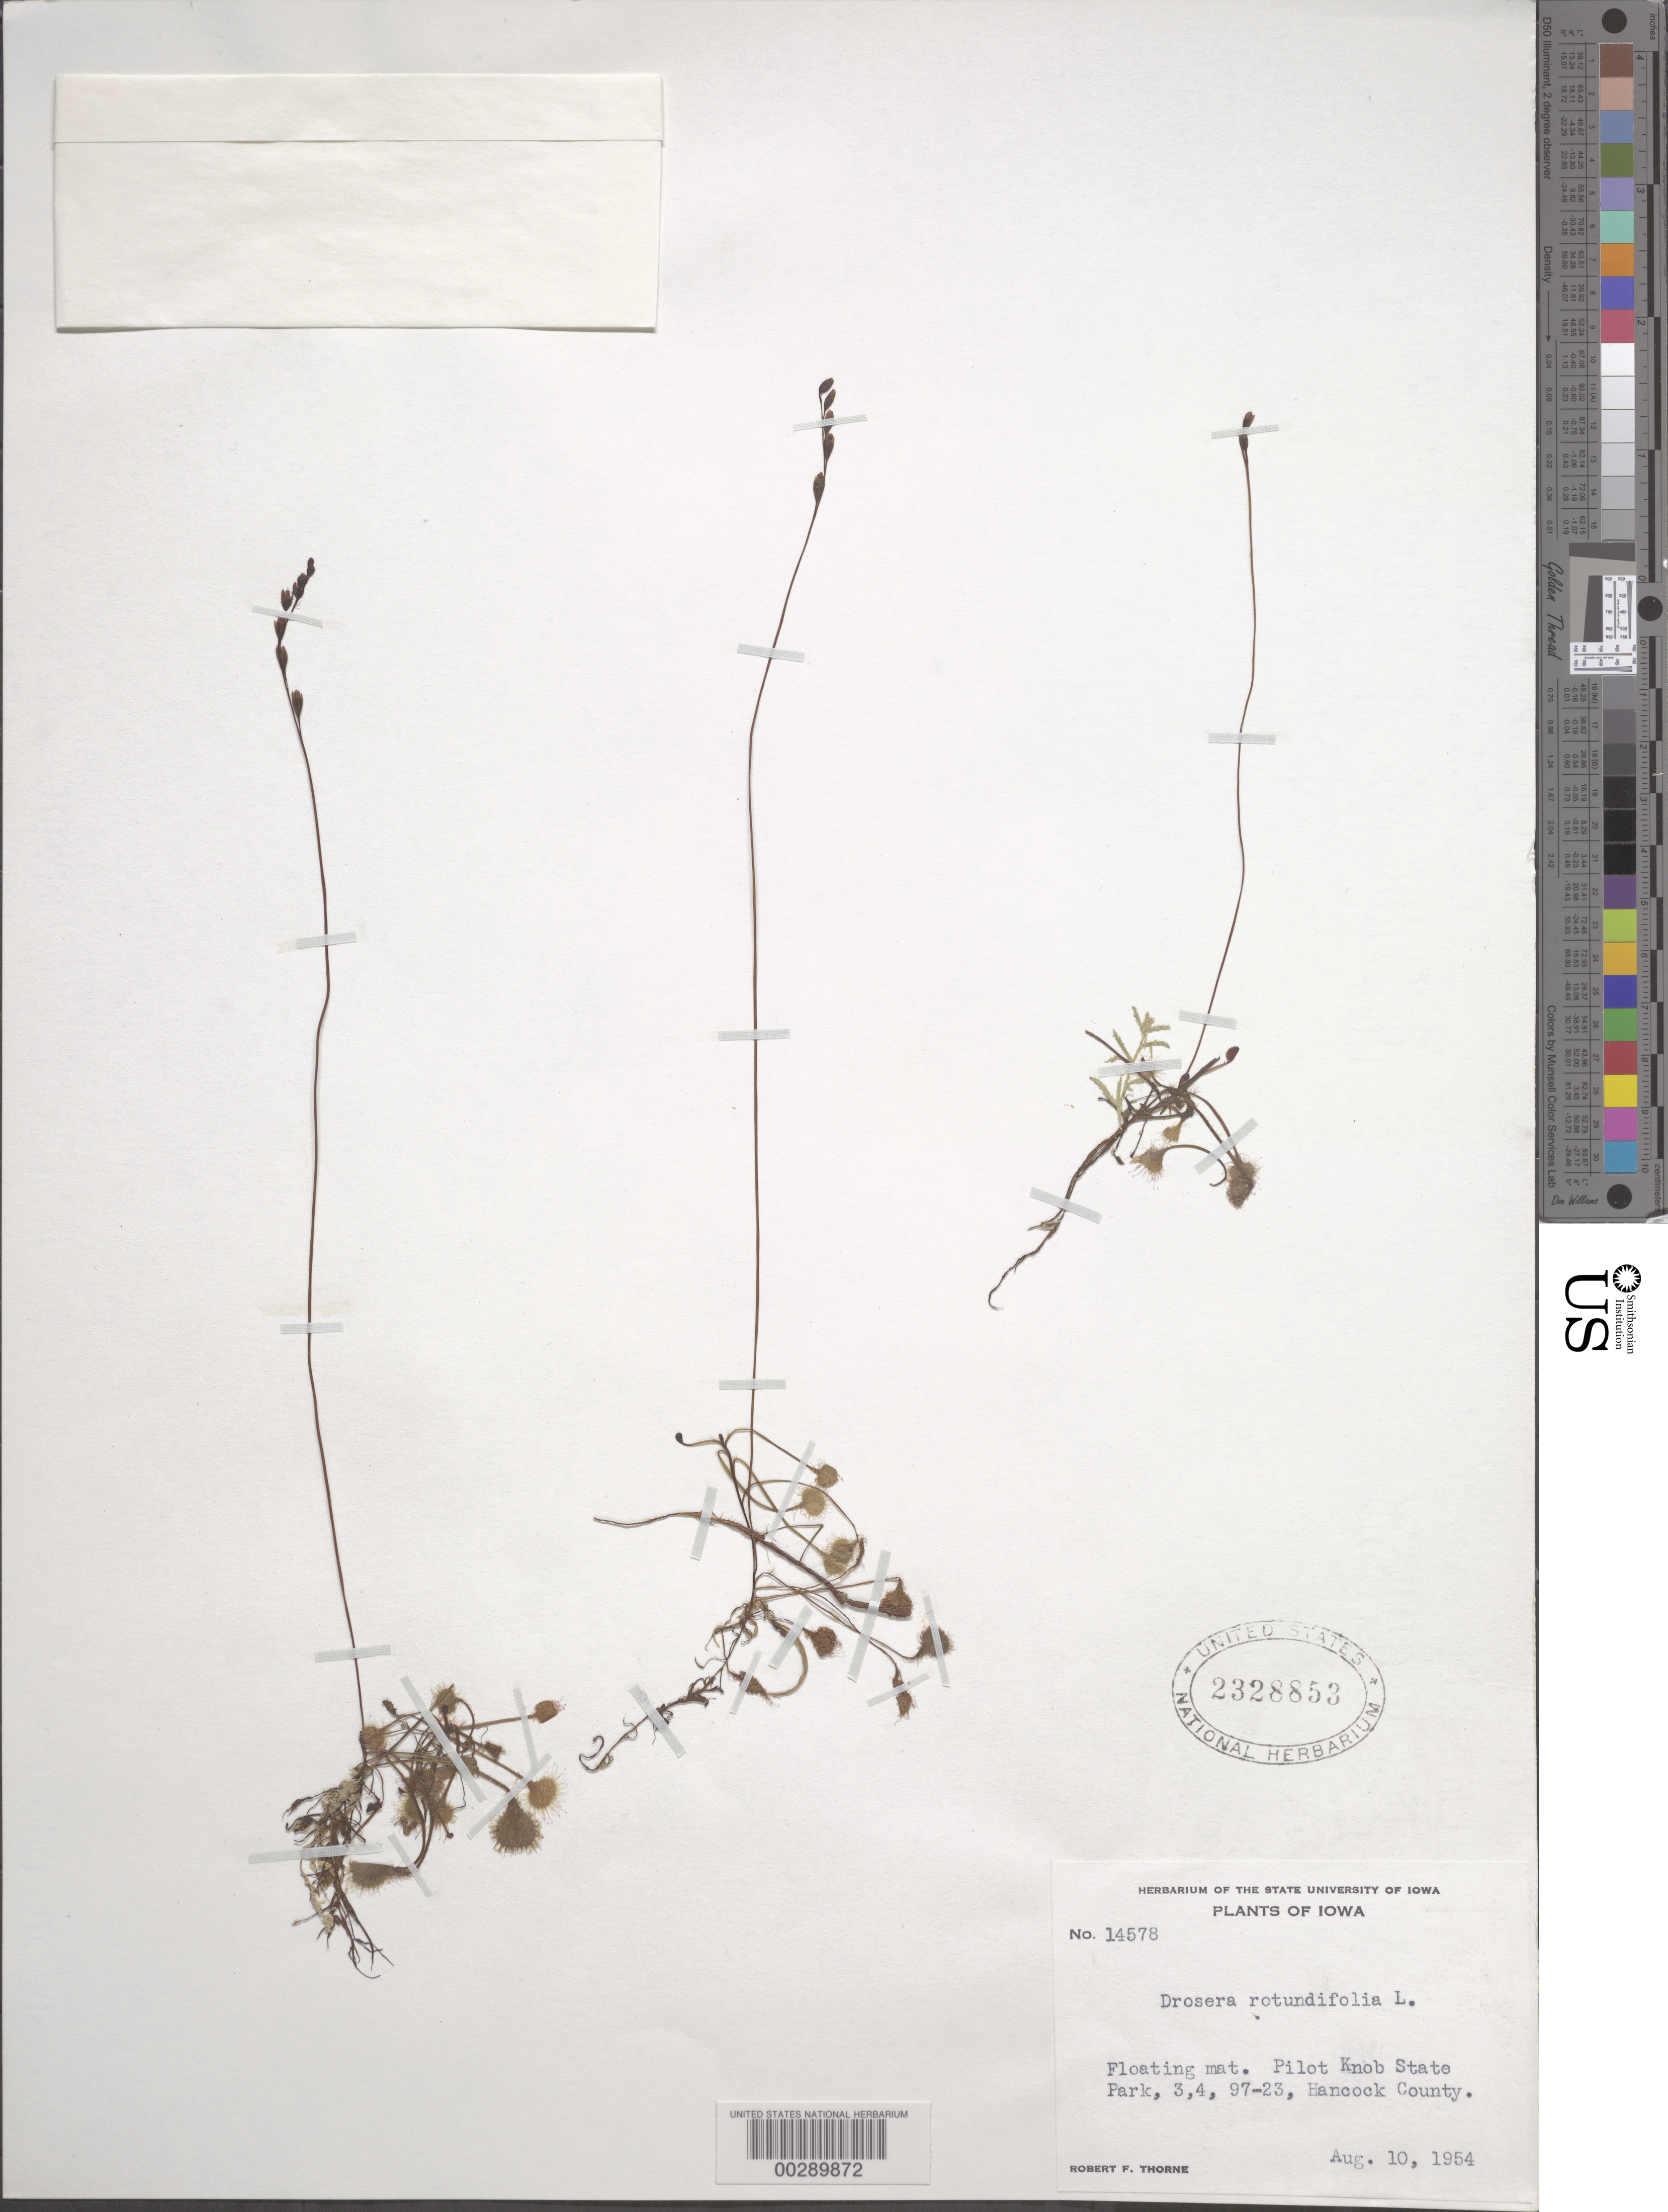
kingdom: Plantae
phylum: Tracheophyta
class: Magnoliopsida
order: Caryophyllales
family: Droseraceae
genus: Drosera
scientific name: Drosera rotundifolia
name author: L.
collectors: R. F. Thorne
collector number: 14578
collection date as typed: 10 Aug 1954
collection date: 1954-08-10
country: United States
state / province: Iowa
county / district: Hancock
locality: Pilot knob state park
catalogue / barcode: US 2328853